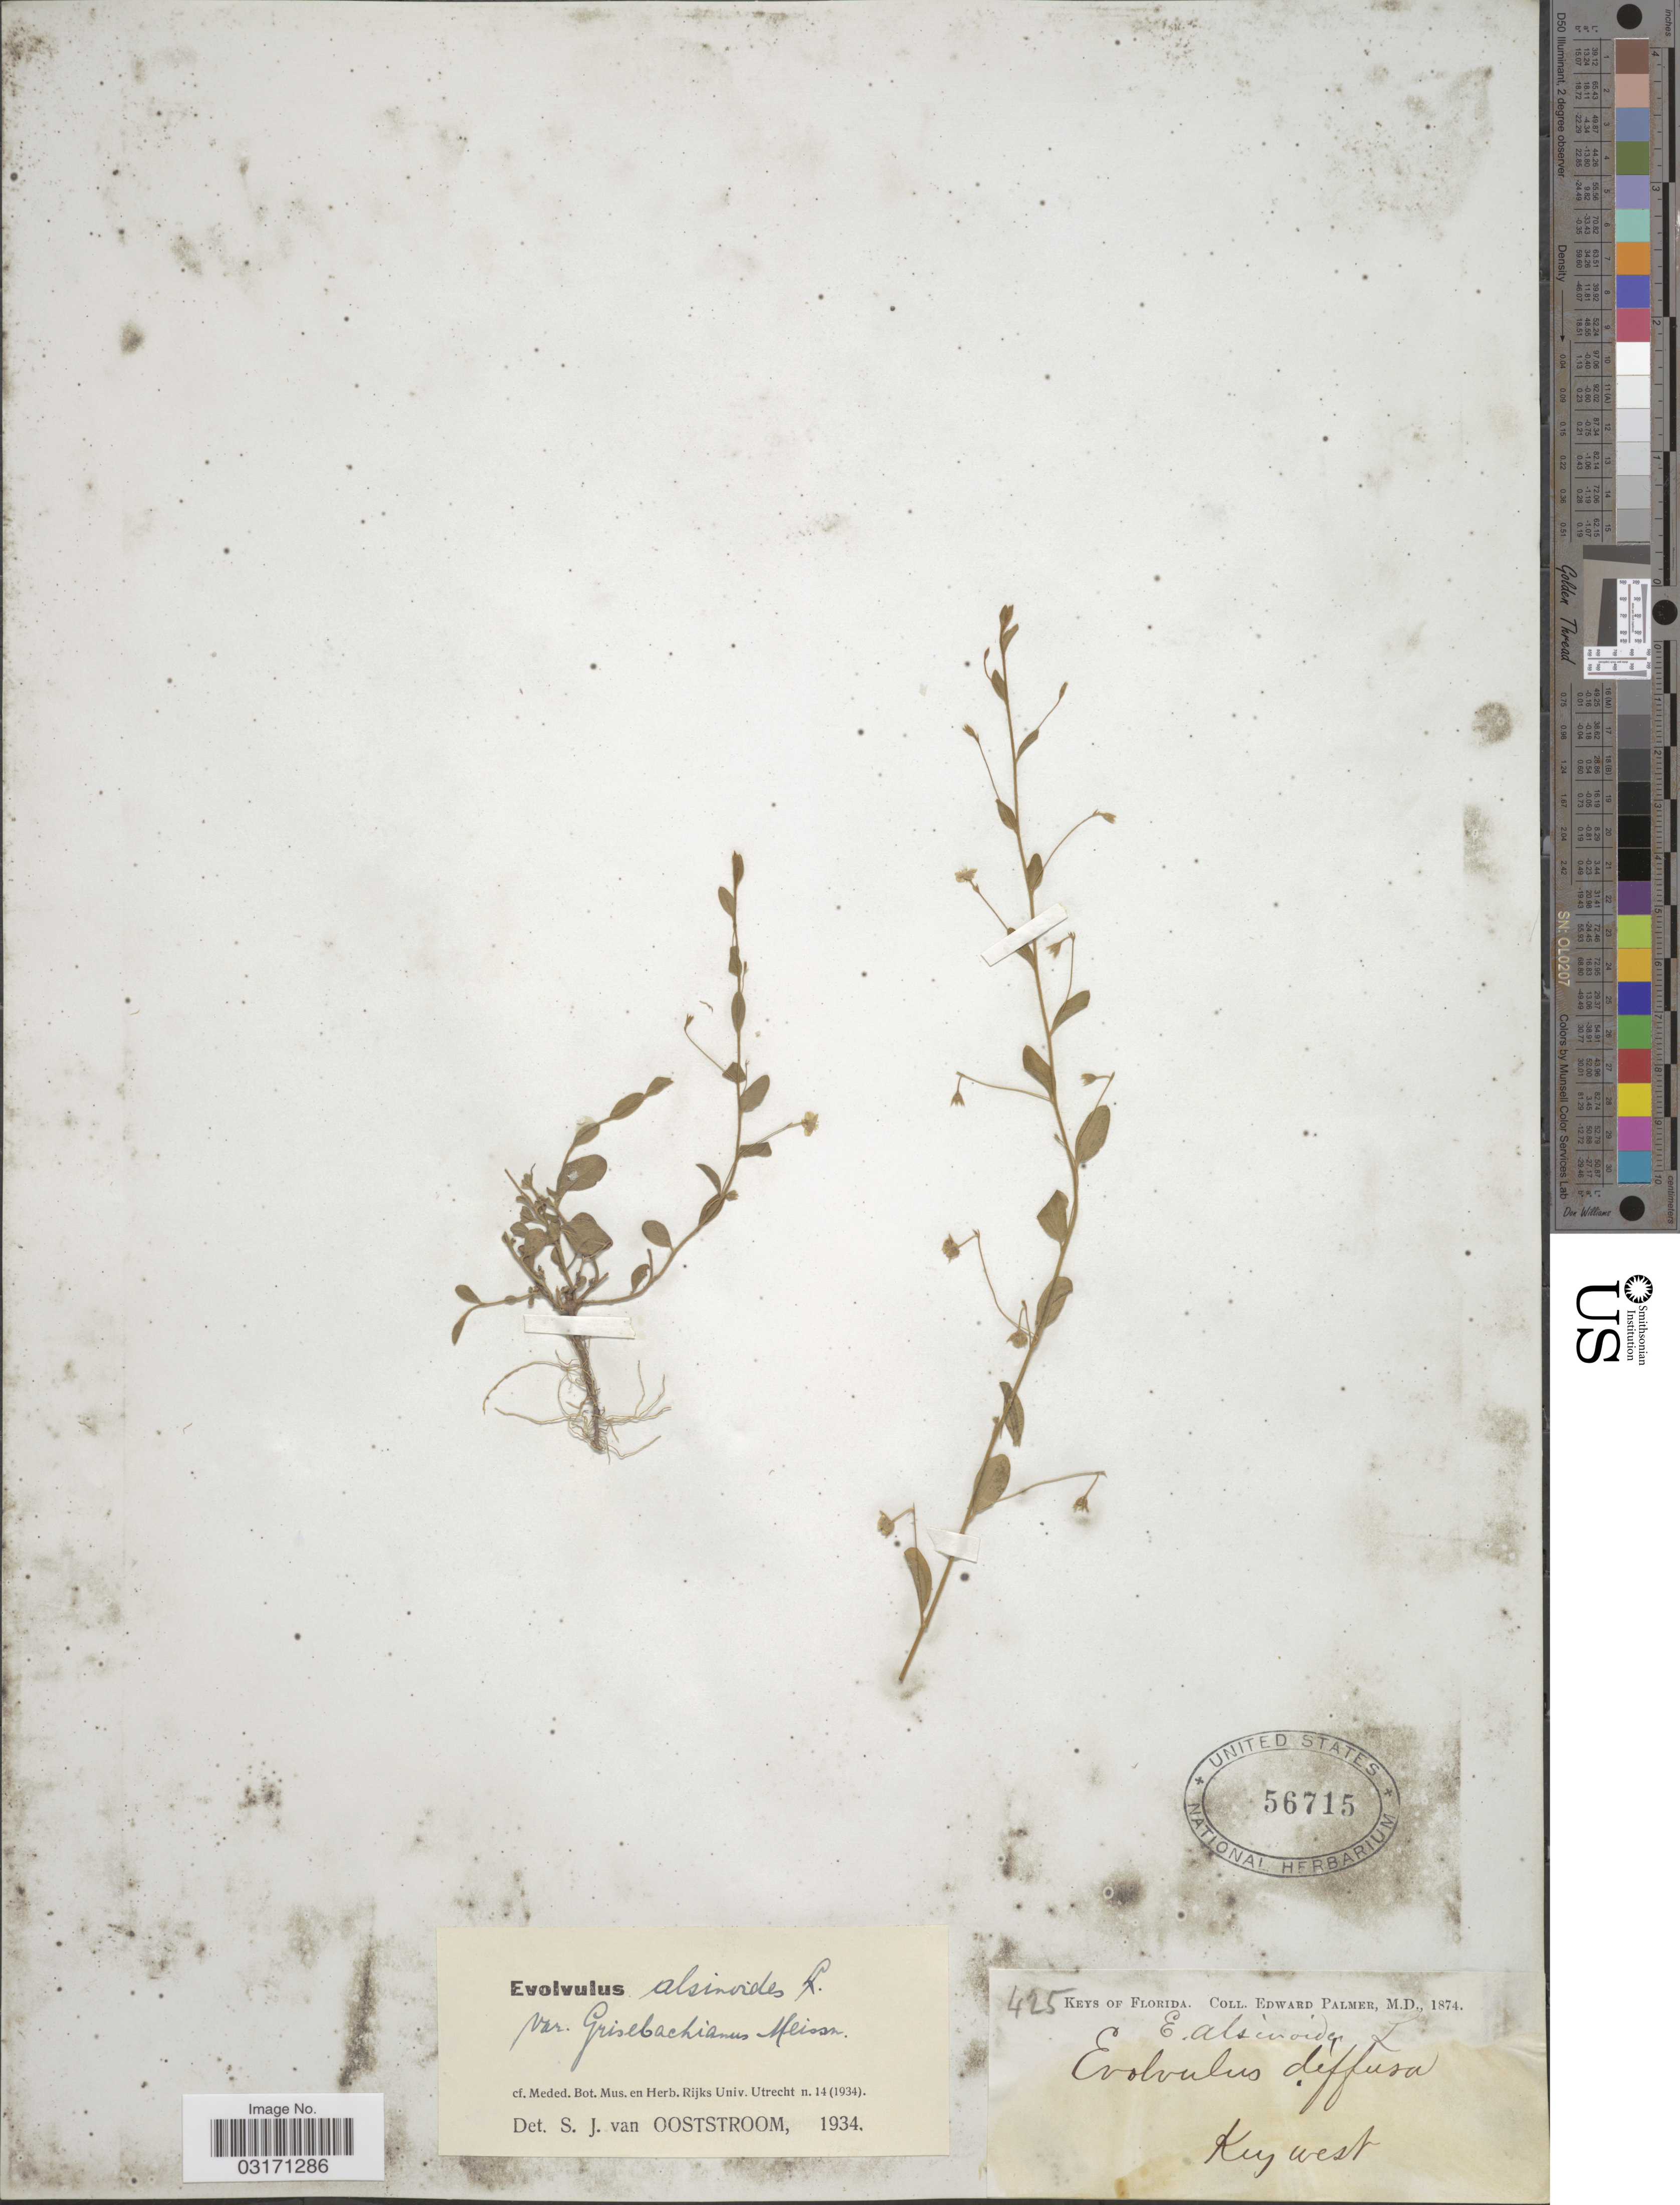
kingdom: Plantae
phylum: Tracheophyta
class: Magnoliopsida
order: Solanales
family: Convolvulaceae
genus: Evolvulus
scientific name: Evolvulus alsinoides var. grisebachianus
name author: Meisn.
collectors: E. Palmer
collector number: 425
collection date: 1874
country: United States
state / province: Florida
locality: Key west.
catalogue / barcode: US 56715